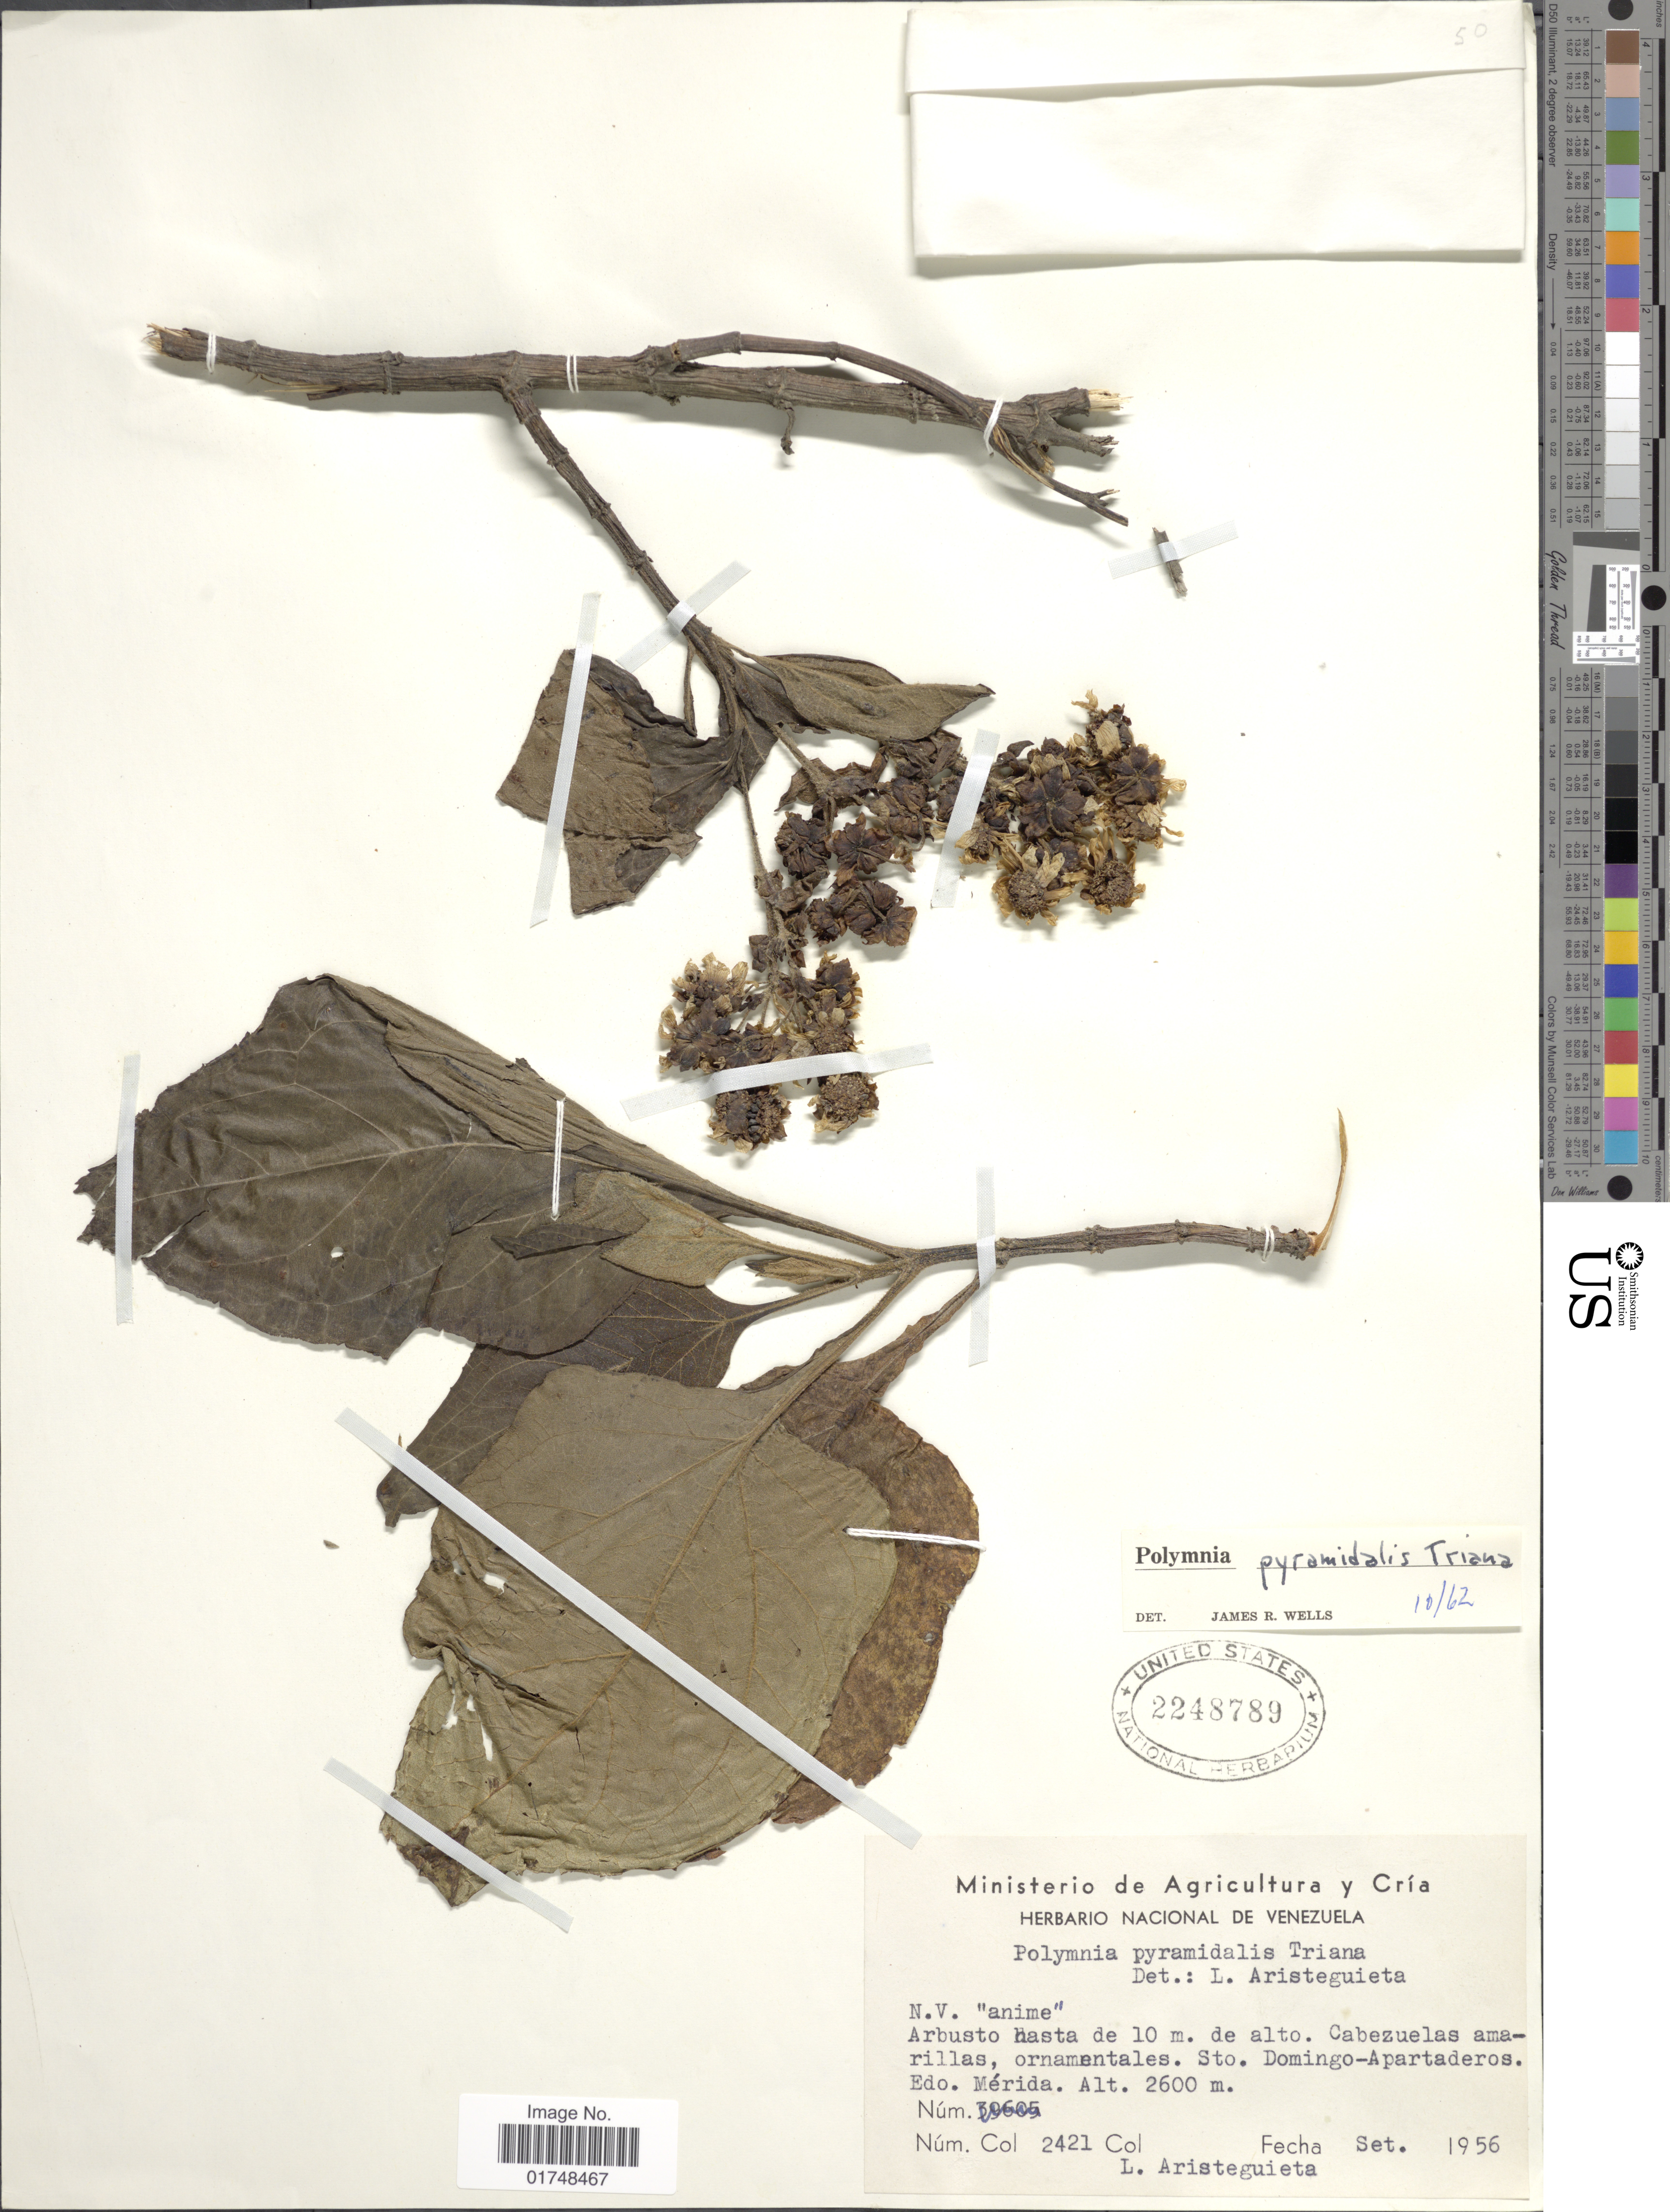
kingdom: Plantae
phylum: Tracheophyta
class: Magnoliopsida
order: Asterales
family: Asteraceae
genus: Smallanthus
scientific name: Smallanthus pyramidalis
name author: (Triana) H. Rob.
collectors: L. Aristeguieta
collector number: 2421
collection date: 1956-09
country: Venezuela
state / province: Mérida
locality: Sto. Domingo-Apartaderos. Edo. Merida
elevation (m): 2600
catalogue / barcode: US 2248789